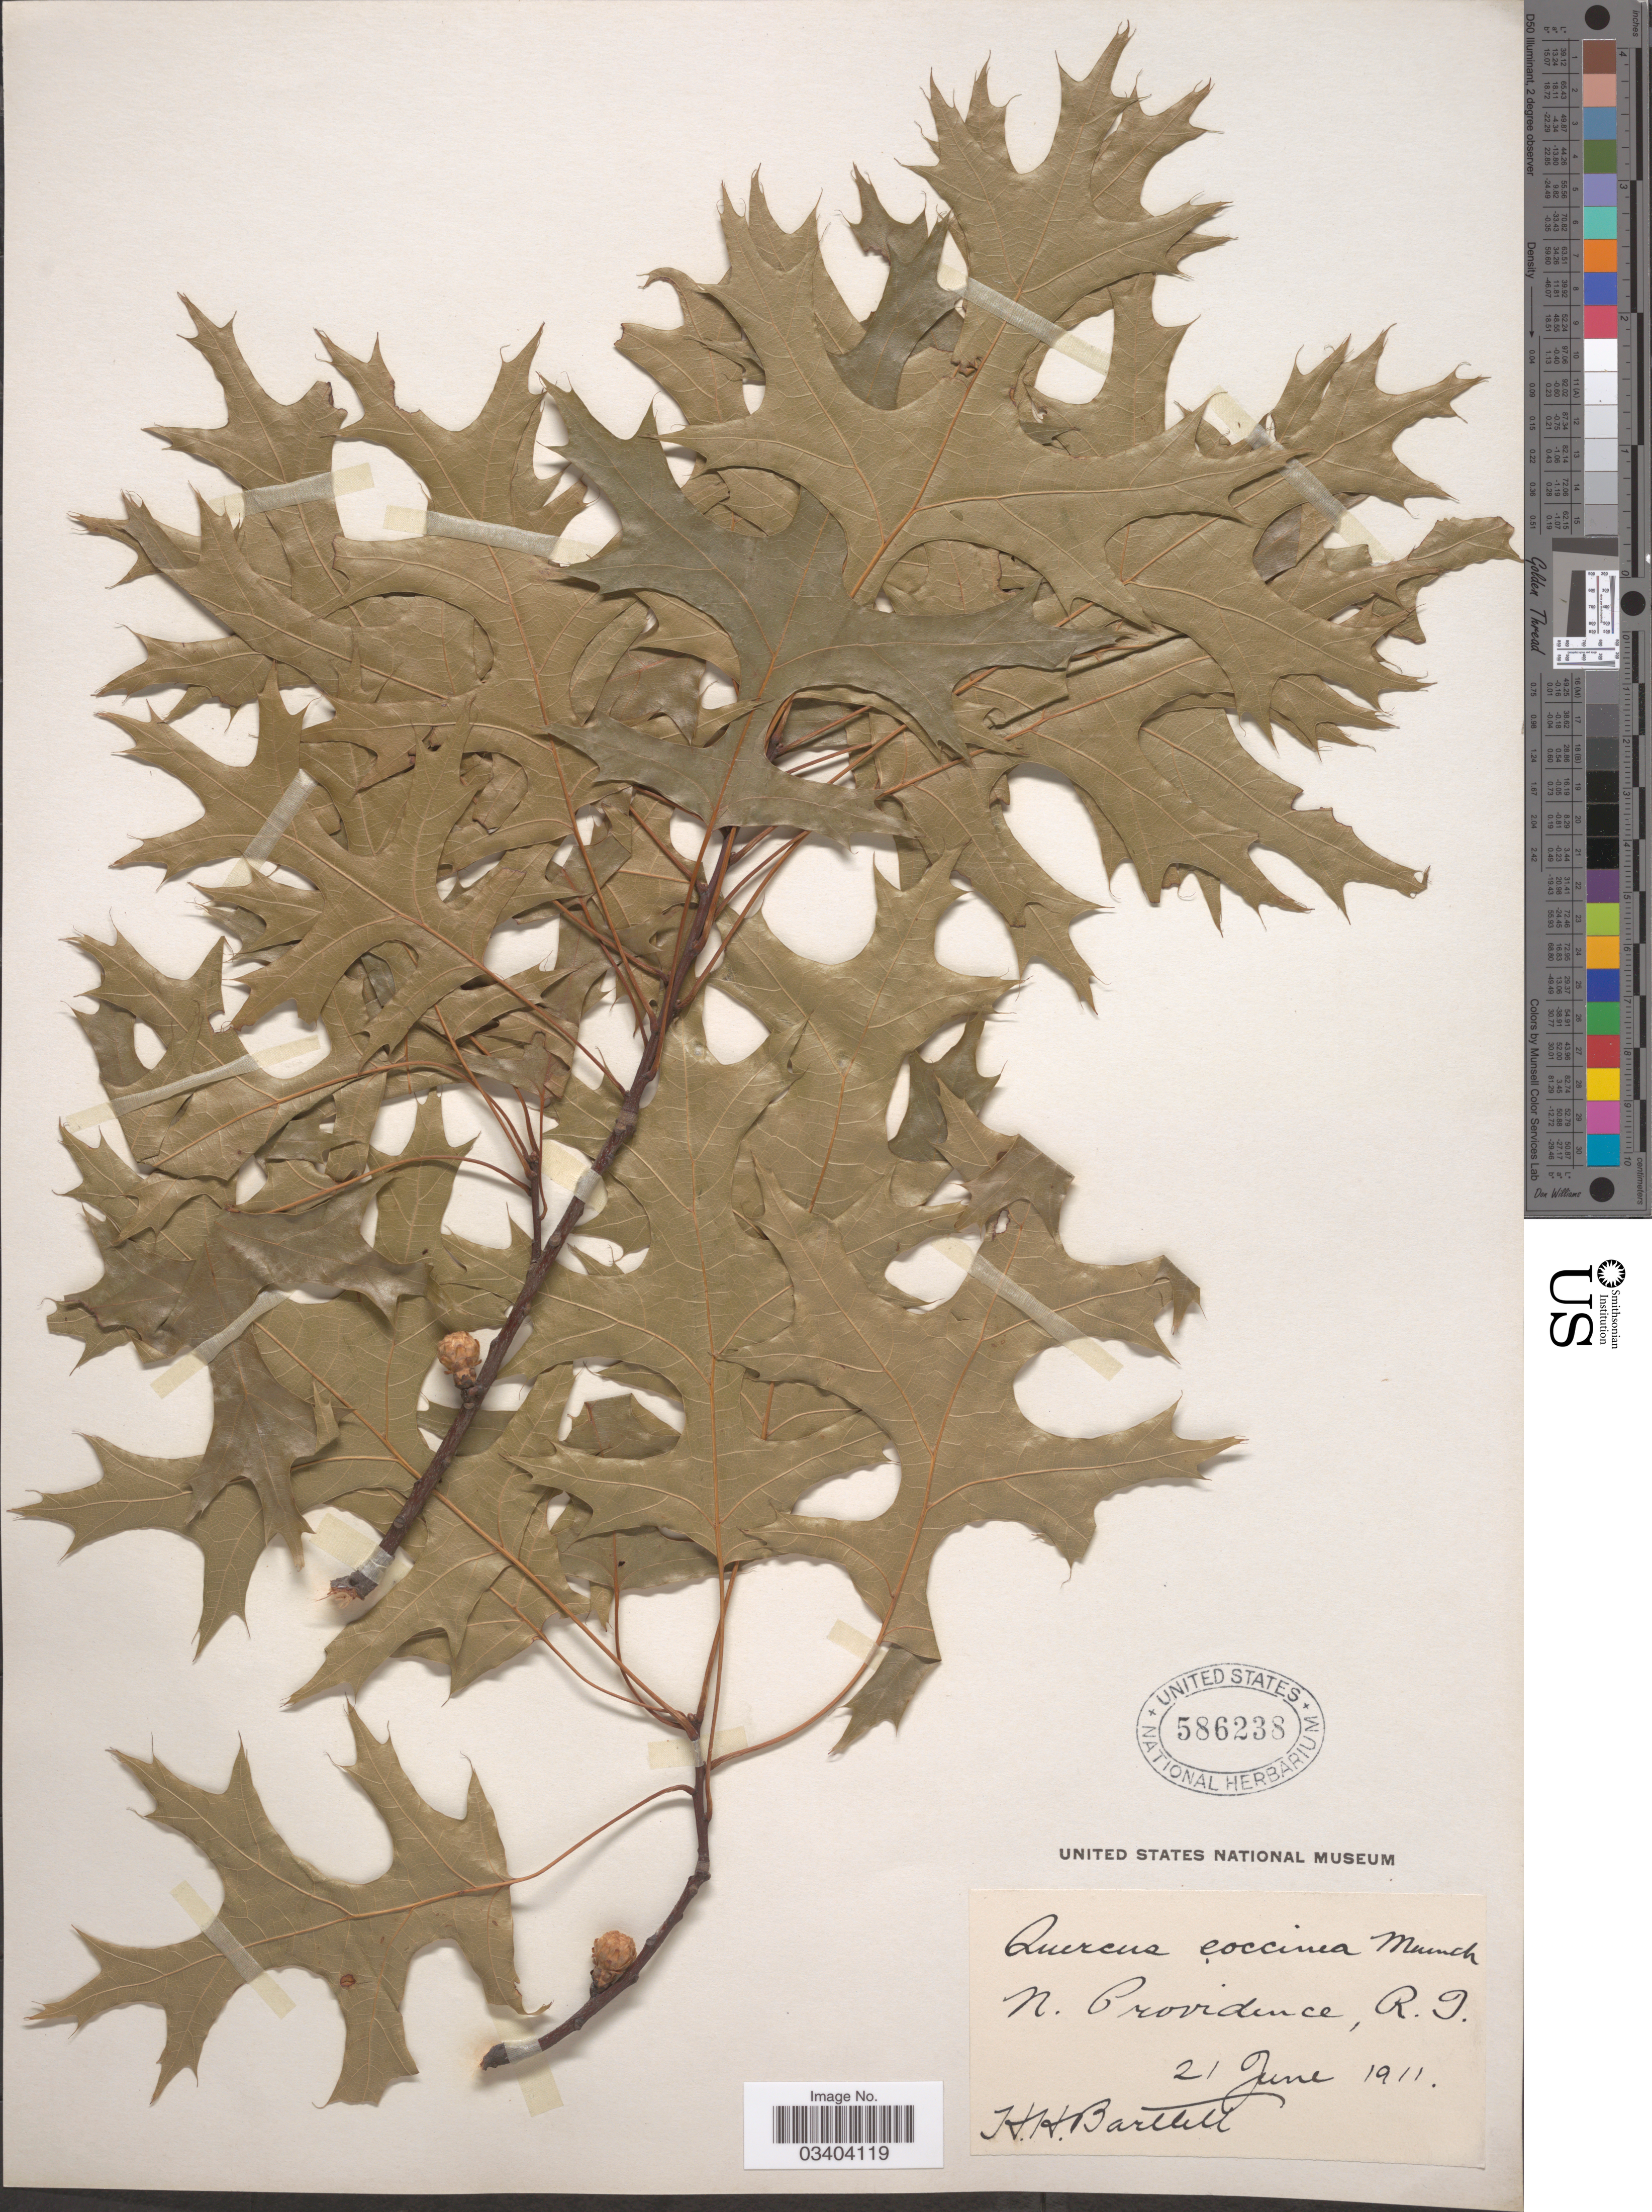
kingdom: Plantae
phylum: Tracheophyta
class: Magnoliopsida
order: Fagales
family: Fagaceae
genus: Quercus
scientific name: Quercus coccinea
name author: Münchh.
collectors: H. H. Bartlett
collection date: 1911-06-21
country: United States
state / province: Rhode Island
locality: N. Providence.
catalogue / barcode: US 586238